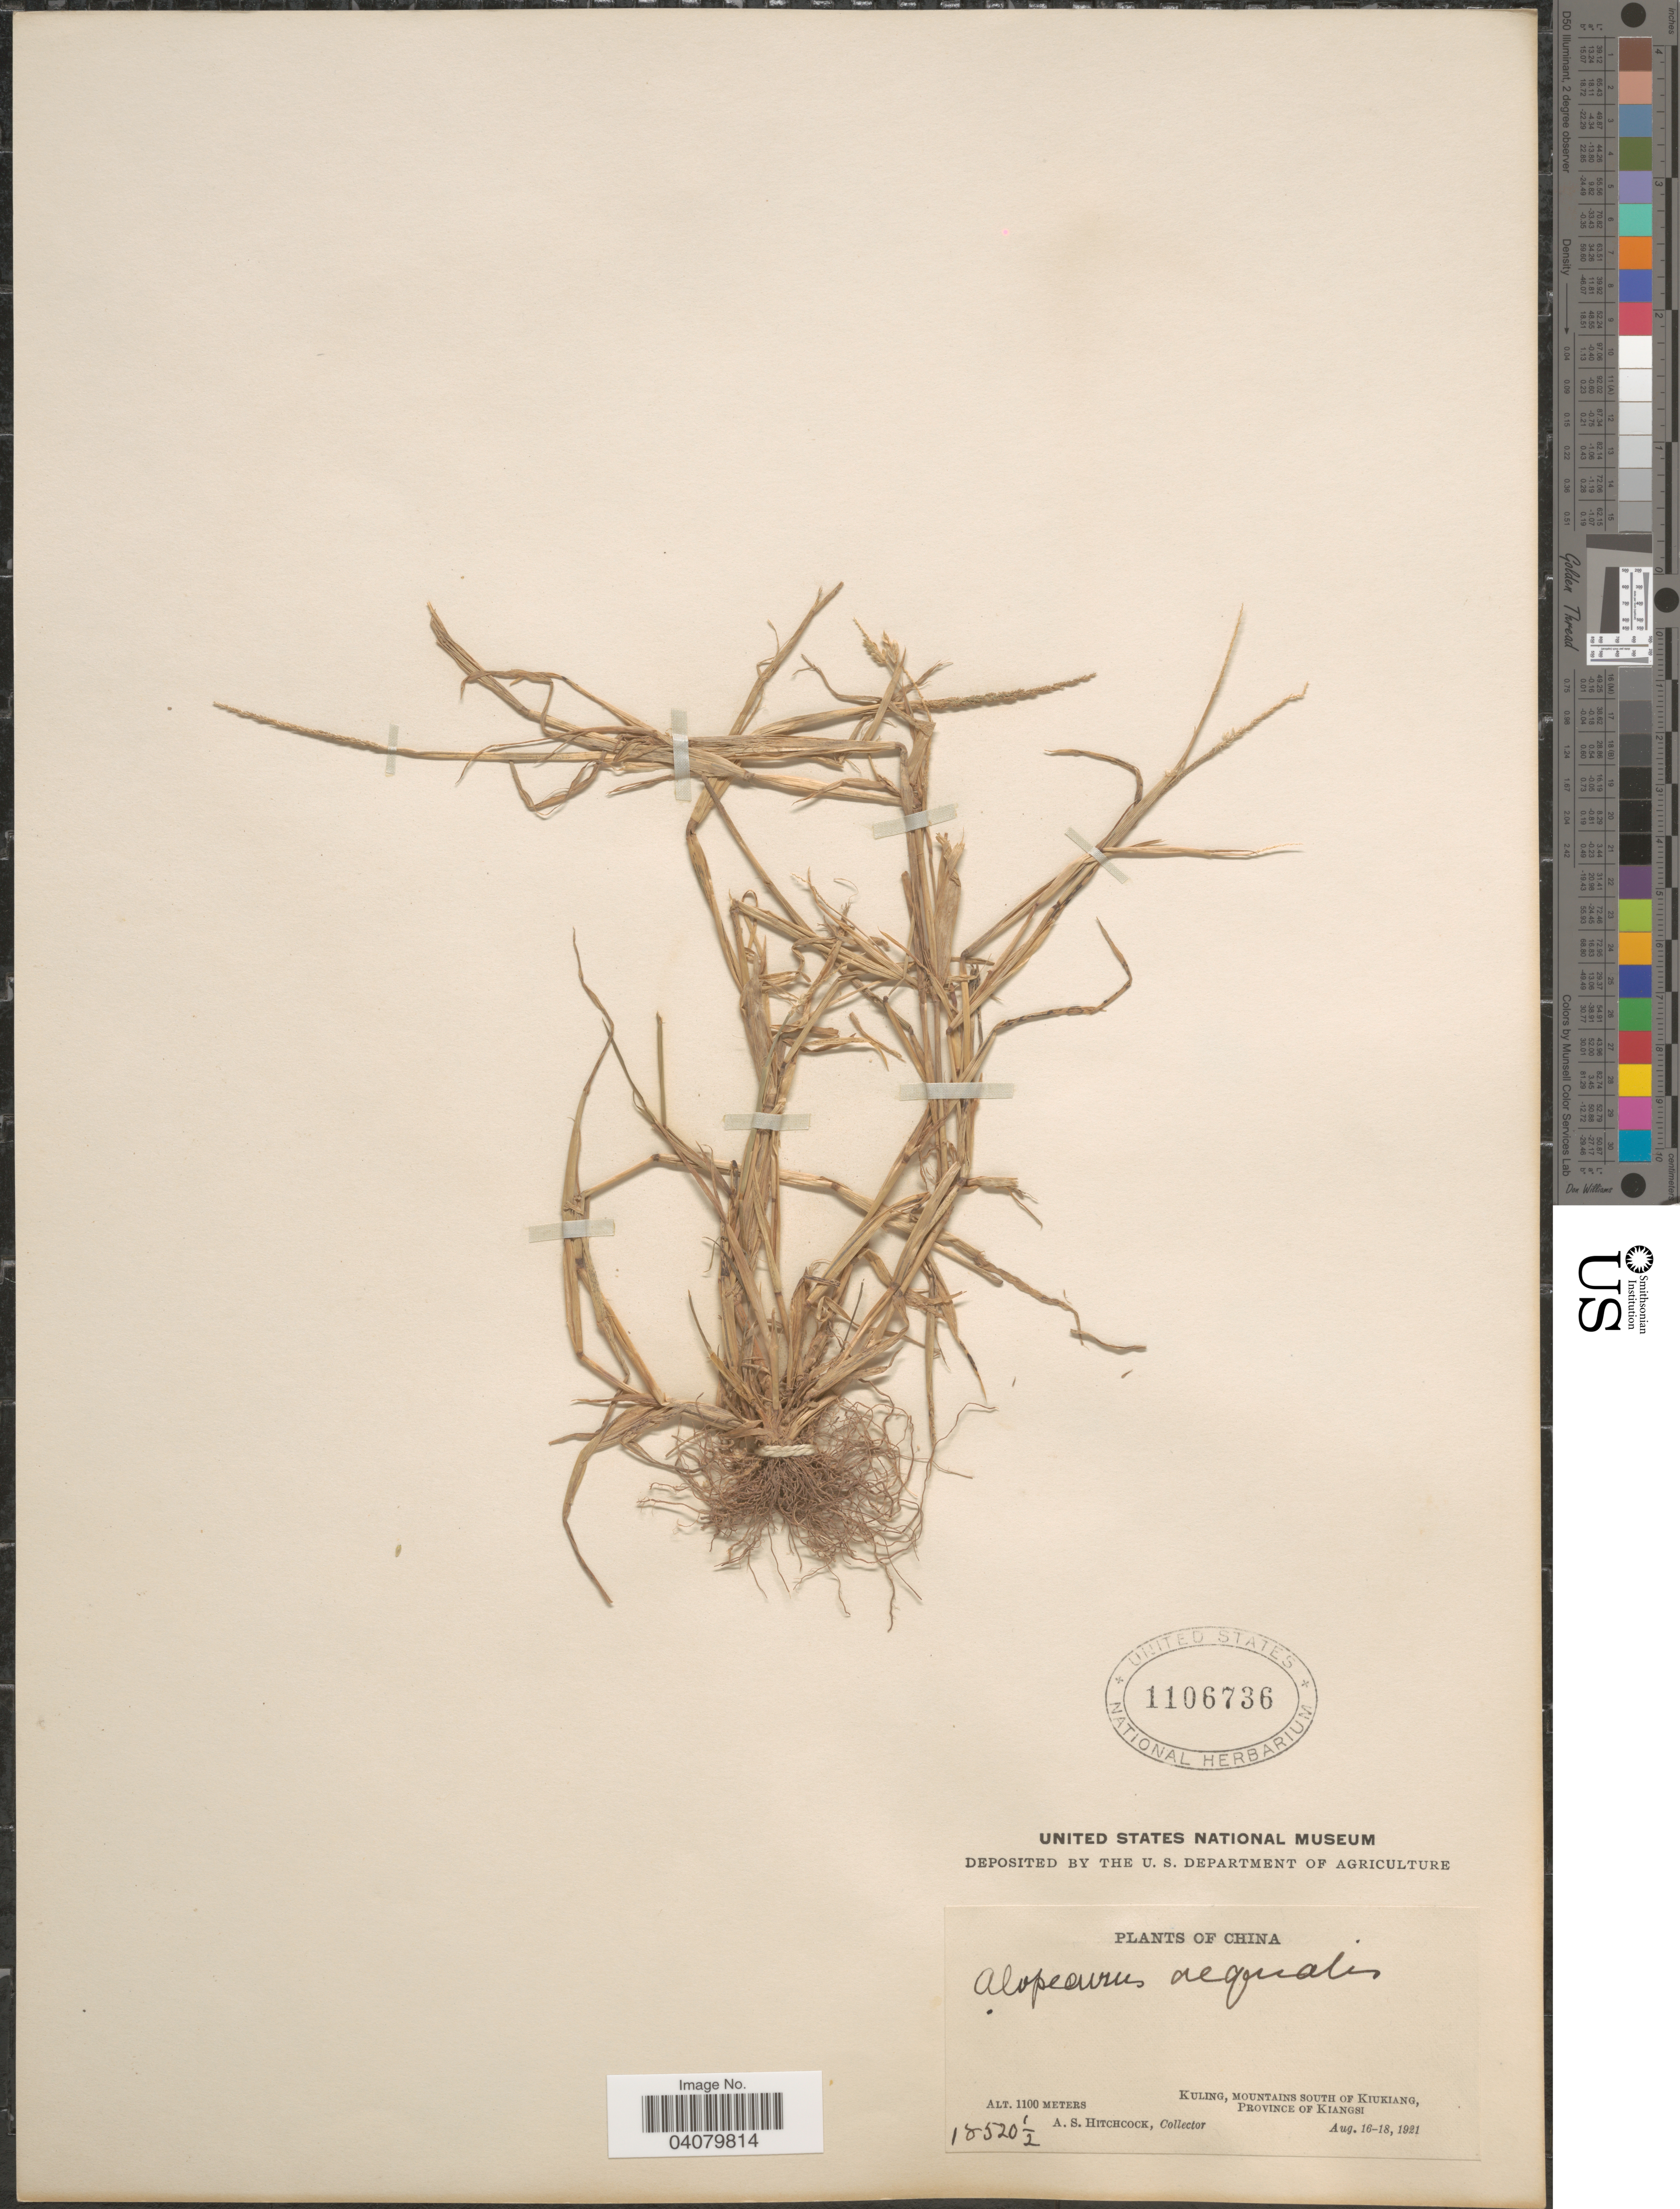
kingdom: Plantae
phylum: Tracheophyta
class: Liliopsida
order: Poales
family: Poaceae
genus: Alopecurus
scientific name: Alopecurus aequalis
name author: Sobol.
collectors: A. S. Hitchcock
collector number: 18520½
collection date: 1921-08-16/1921-08-18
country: China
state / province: Jiangxi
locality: Kuling, Mountains South of Kiukiang, Province of Kiangsi.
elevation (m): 1100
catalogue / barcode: US 1106736